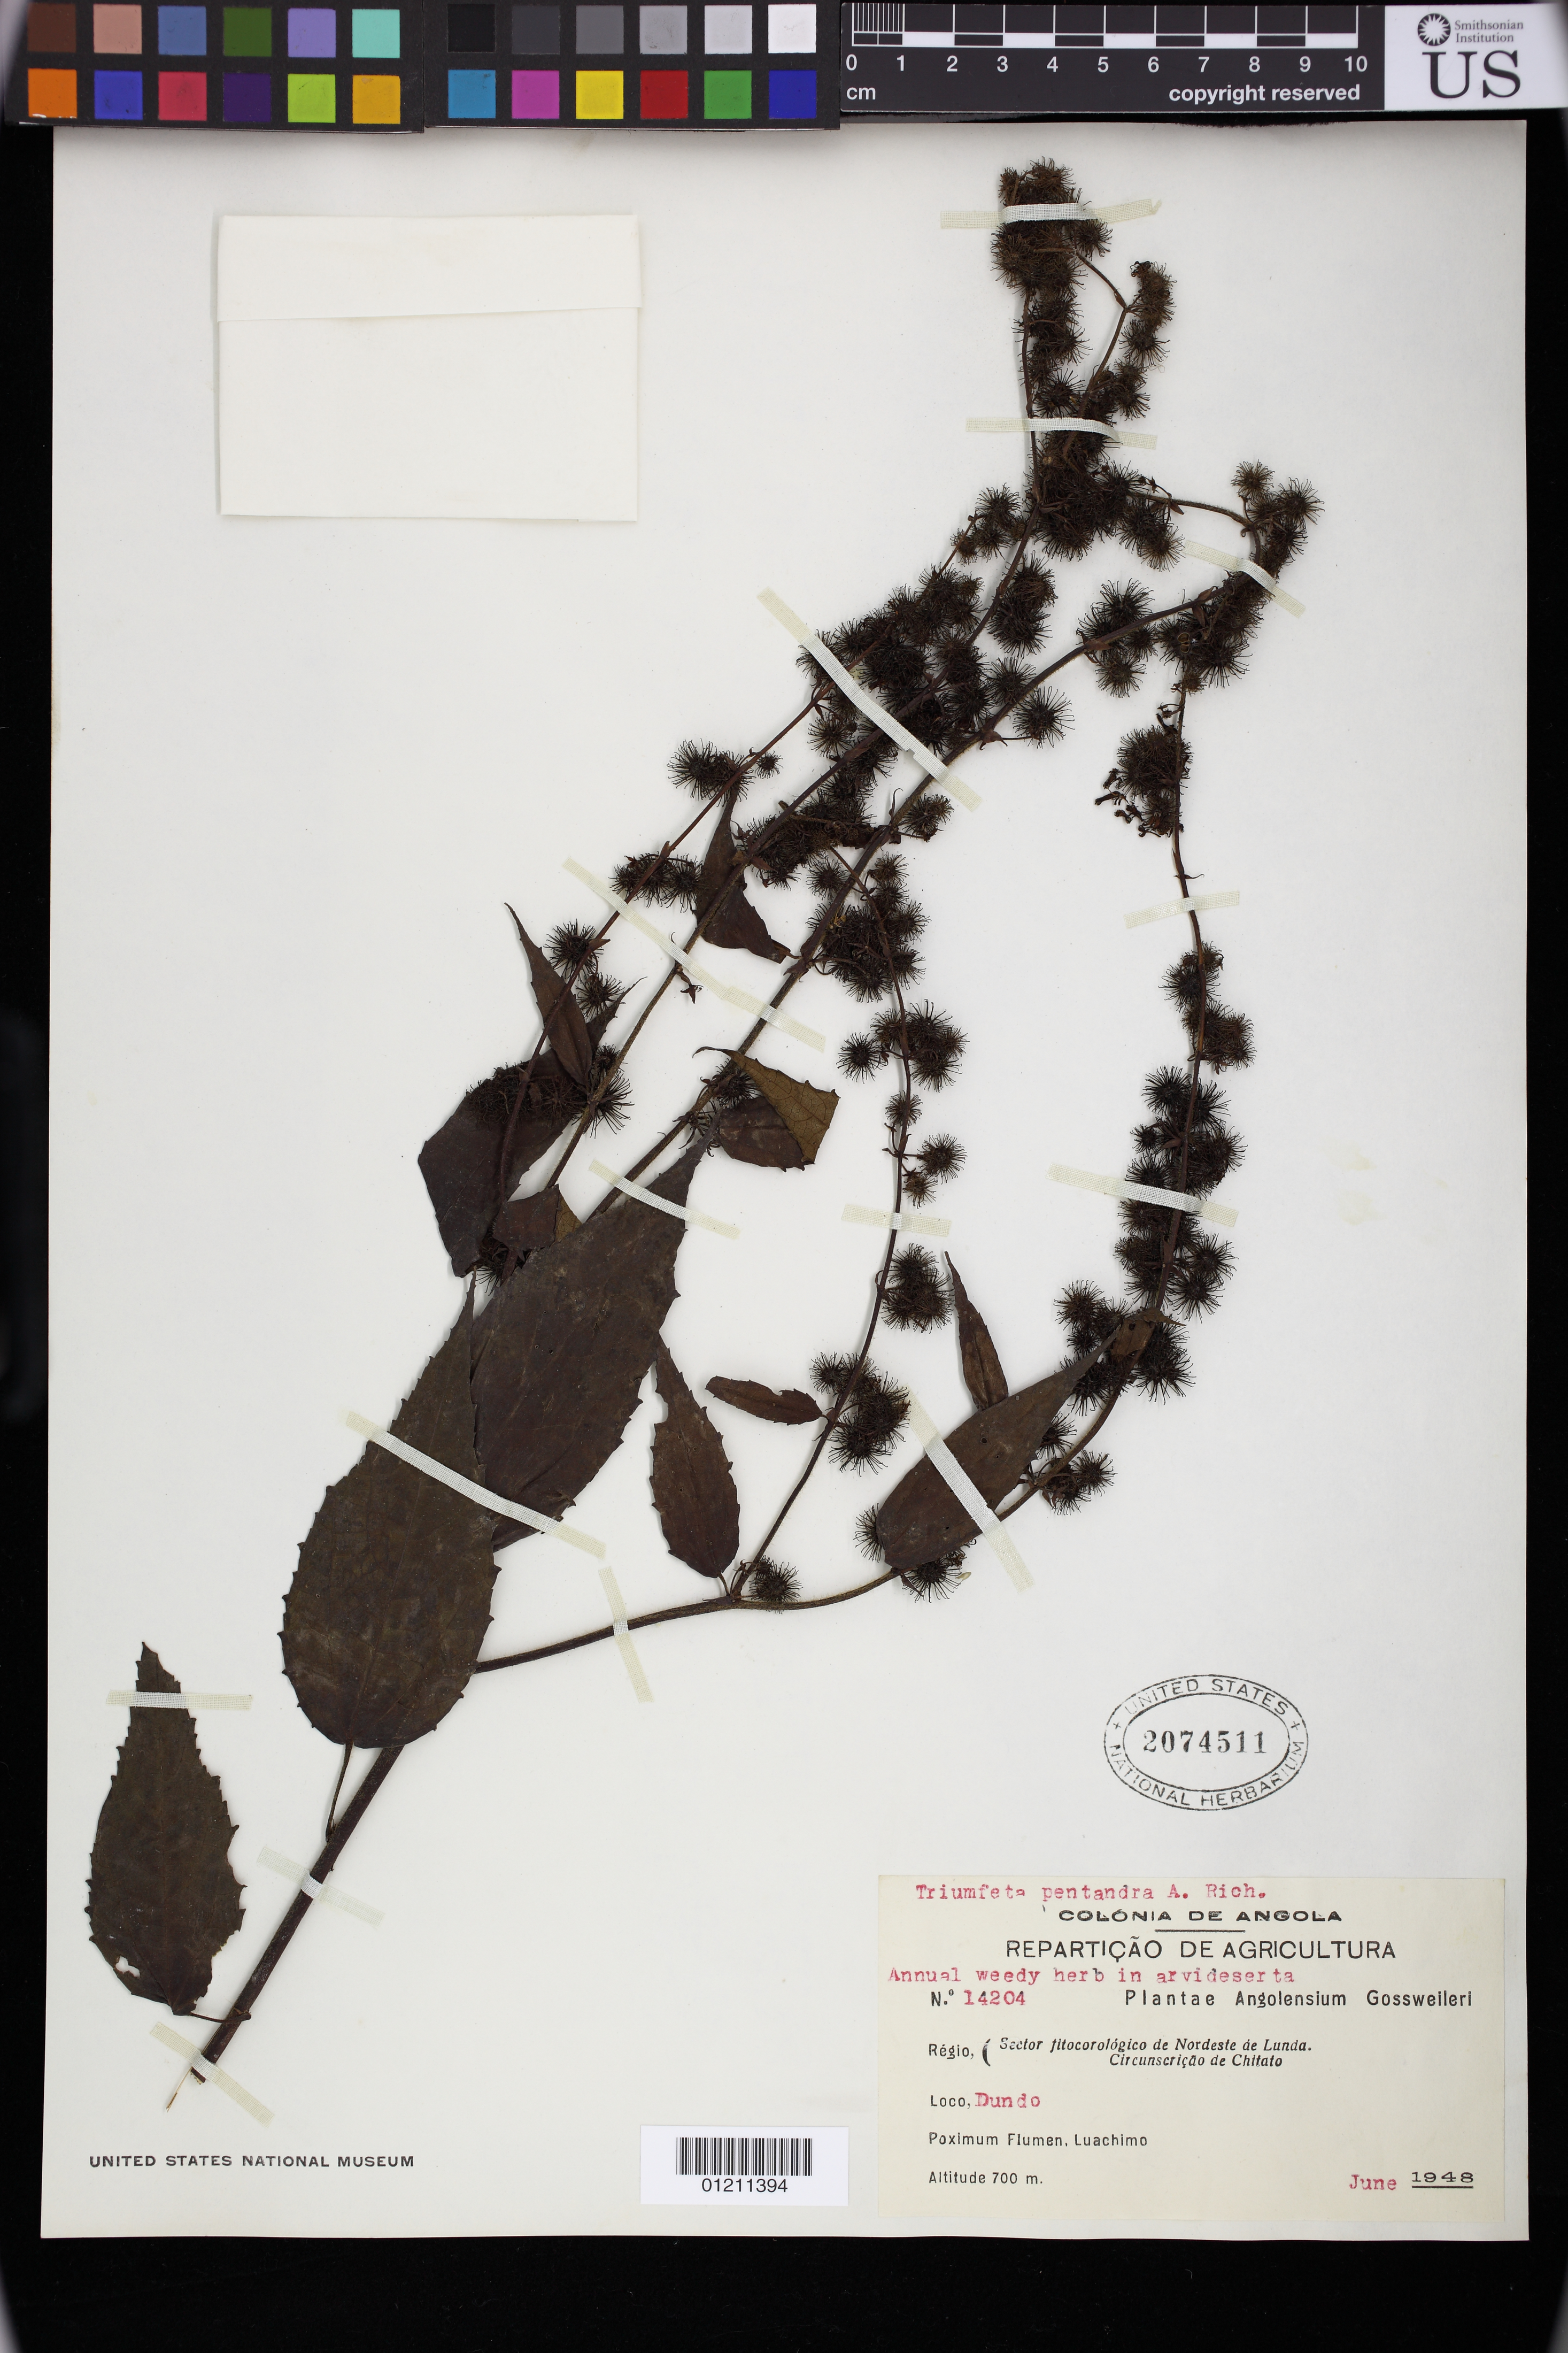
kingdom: Plantae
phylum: Tracheophyta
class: Magnoliopsida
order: Malvales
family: Malvaceae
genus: Triumfetta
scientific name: Triumfetta pentandra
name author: A. Rich.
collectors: J. Gossweiler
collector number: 14204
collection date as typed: Jun 1948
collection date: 1948-06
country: Angola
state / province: Lunda Norte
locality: Colonia de Angola: Sector fitocorologico de Nordeste de Lunda. Circunscricao de Chitato.. Loco: Dundo. Poximum Flumen, Luachimo.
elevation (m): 700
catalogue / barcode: US 2074511